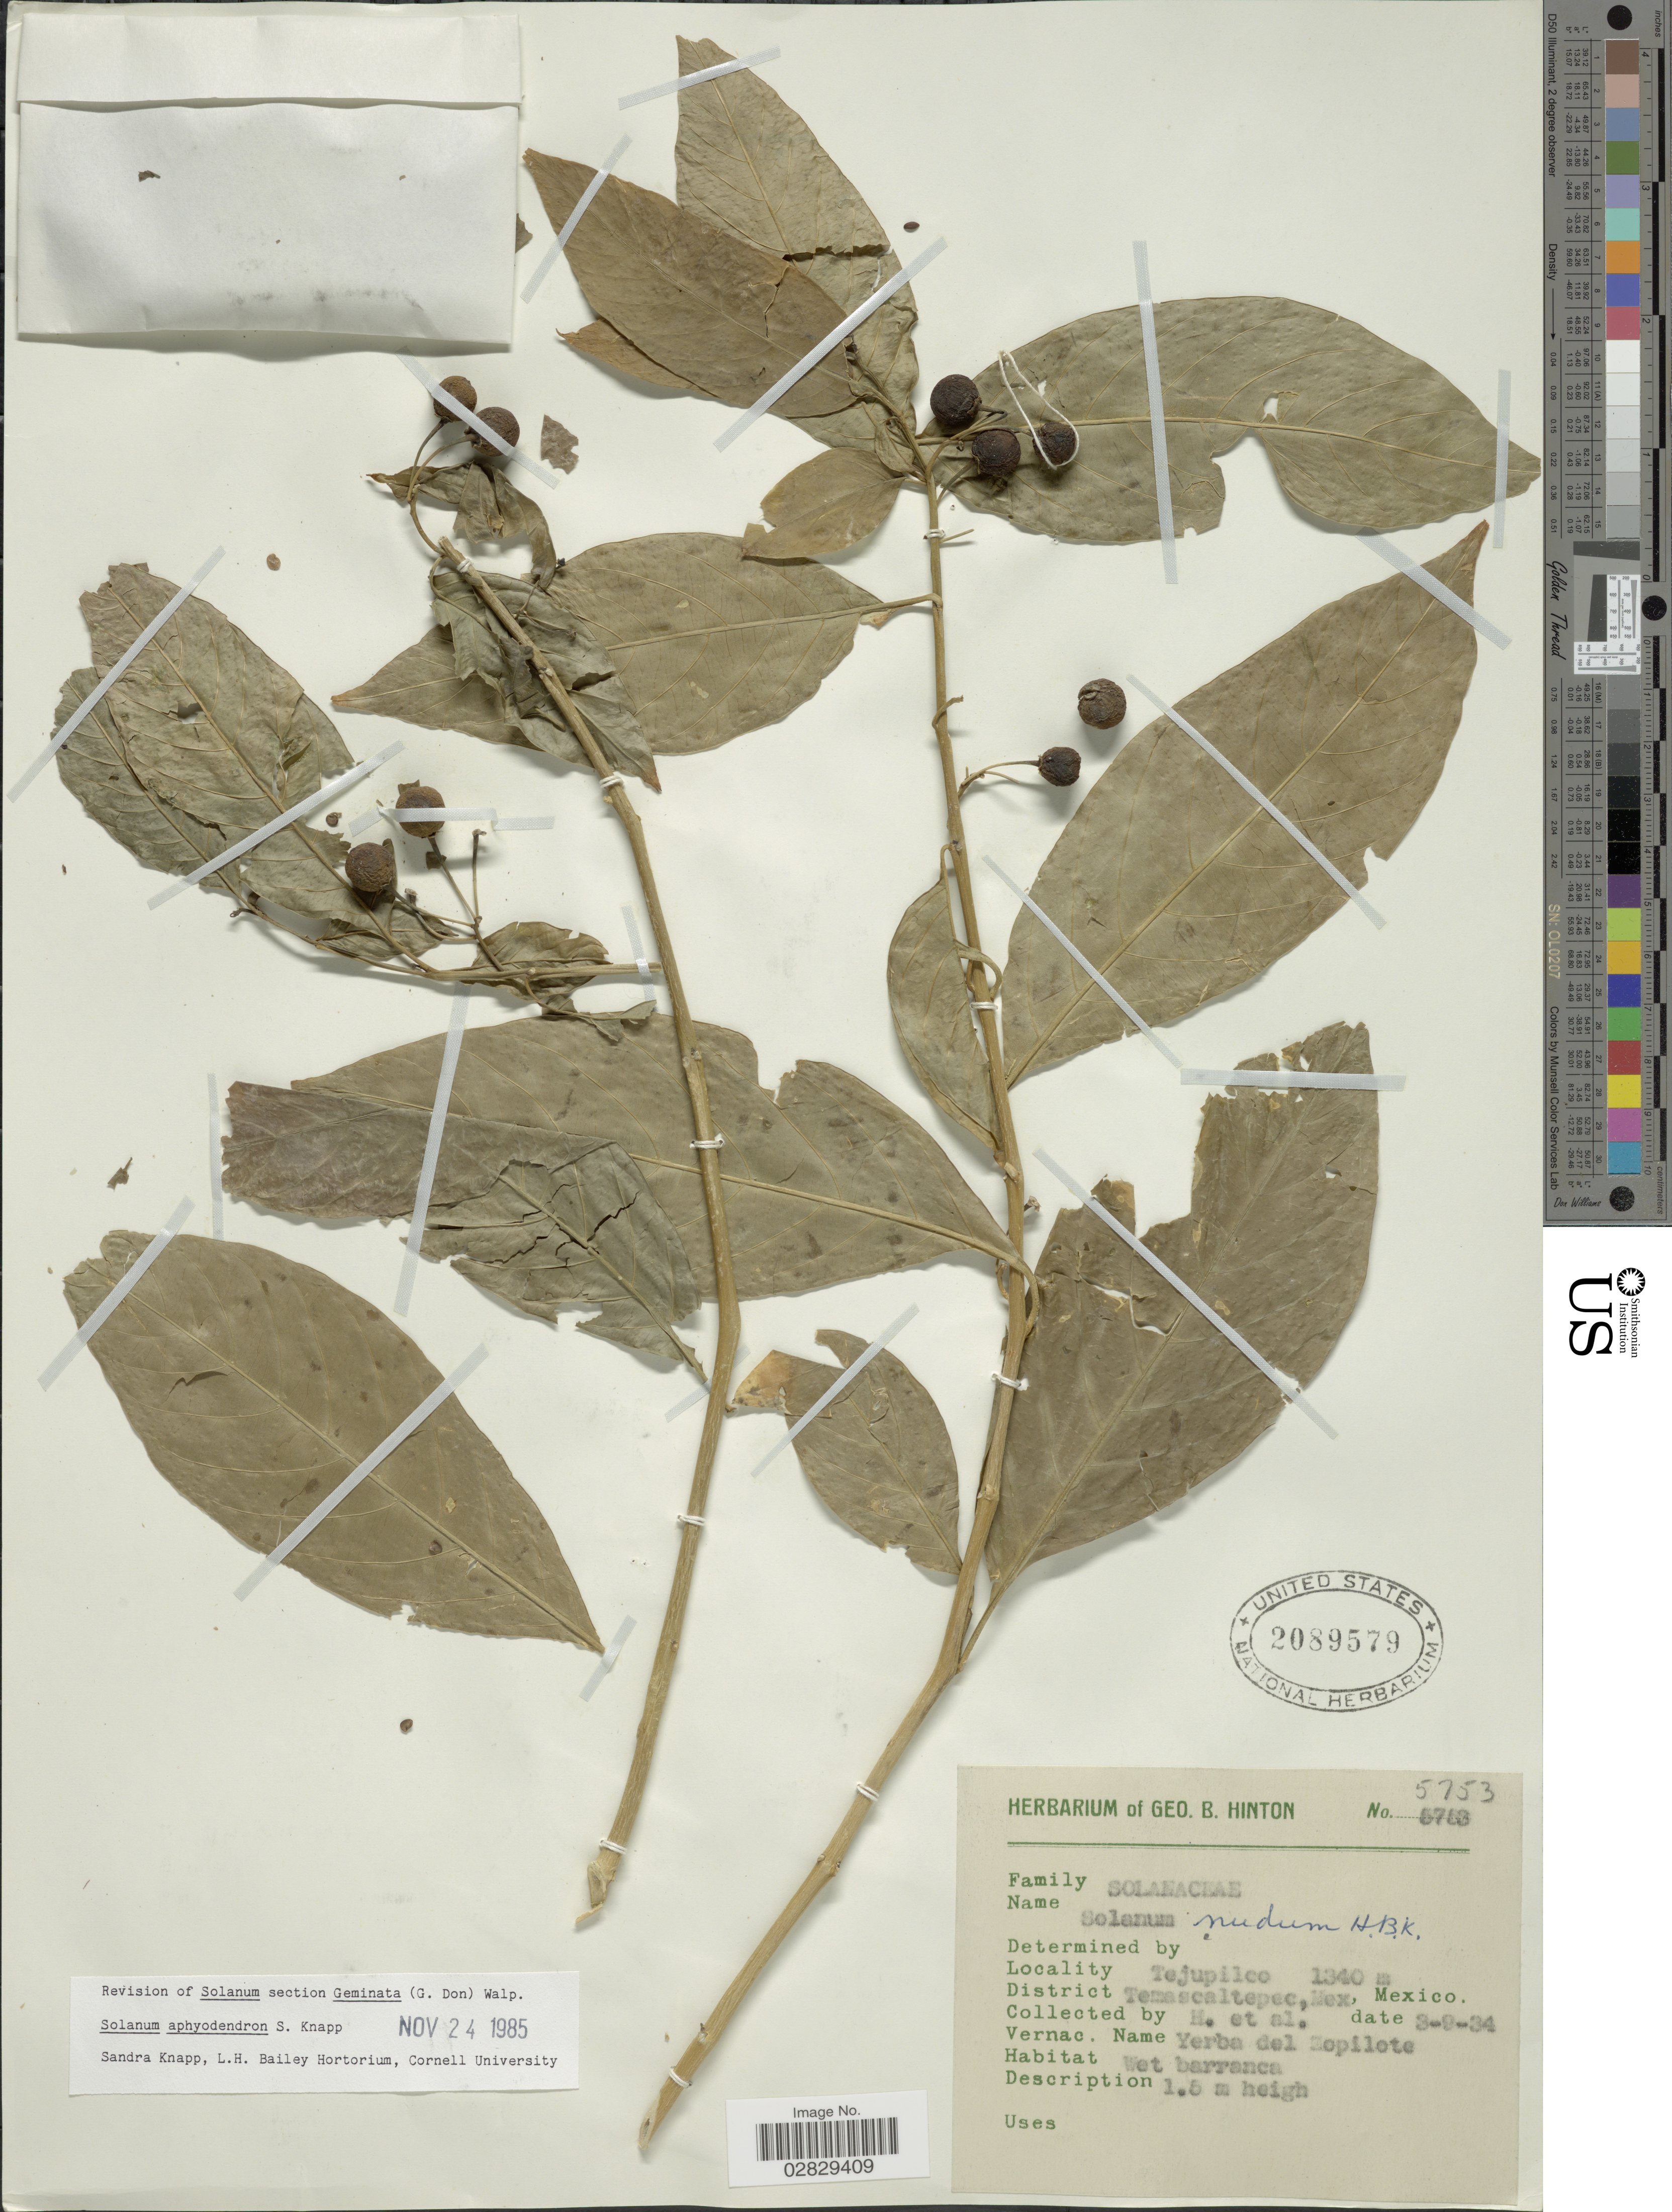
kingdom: Plantae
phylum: Tracheophyta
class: Magnoliopsida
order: Solanales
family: Solanaceae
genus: Solanum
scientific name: Solanum aphyodendron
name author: S. Knapp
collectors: G. B. Hinton & et al.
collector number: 5753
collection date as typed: Transcribed d/m/y: 3/9/34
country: Mexico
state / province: México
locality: Tejupilco. District Temascaltepec.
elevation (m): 1340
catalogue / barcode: US 2089579